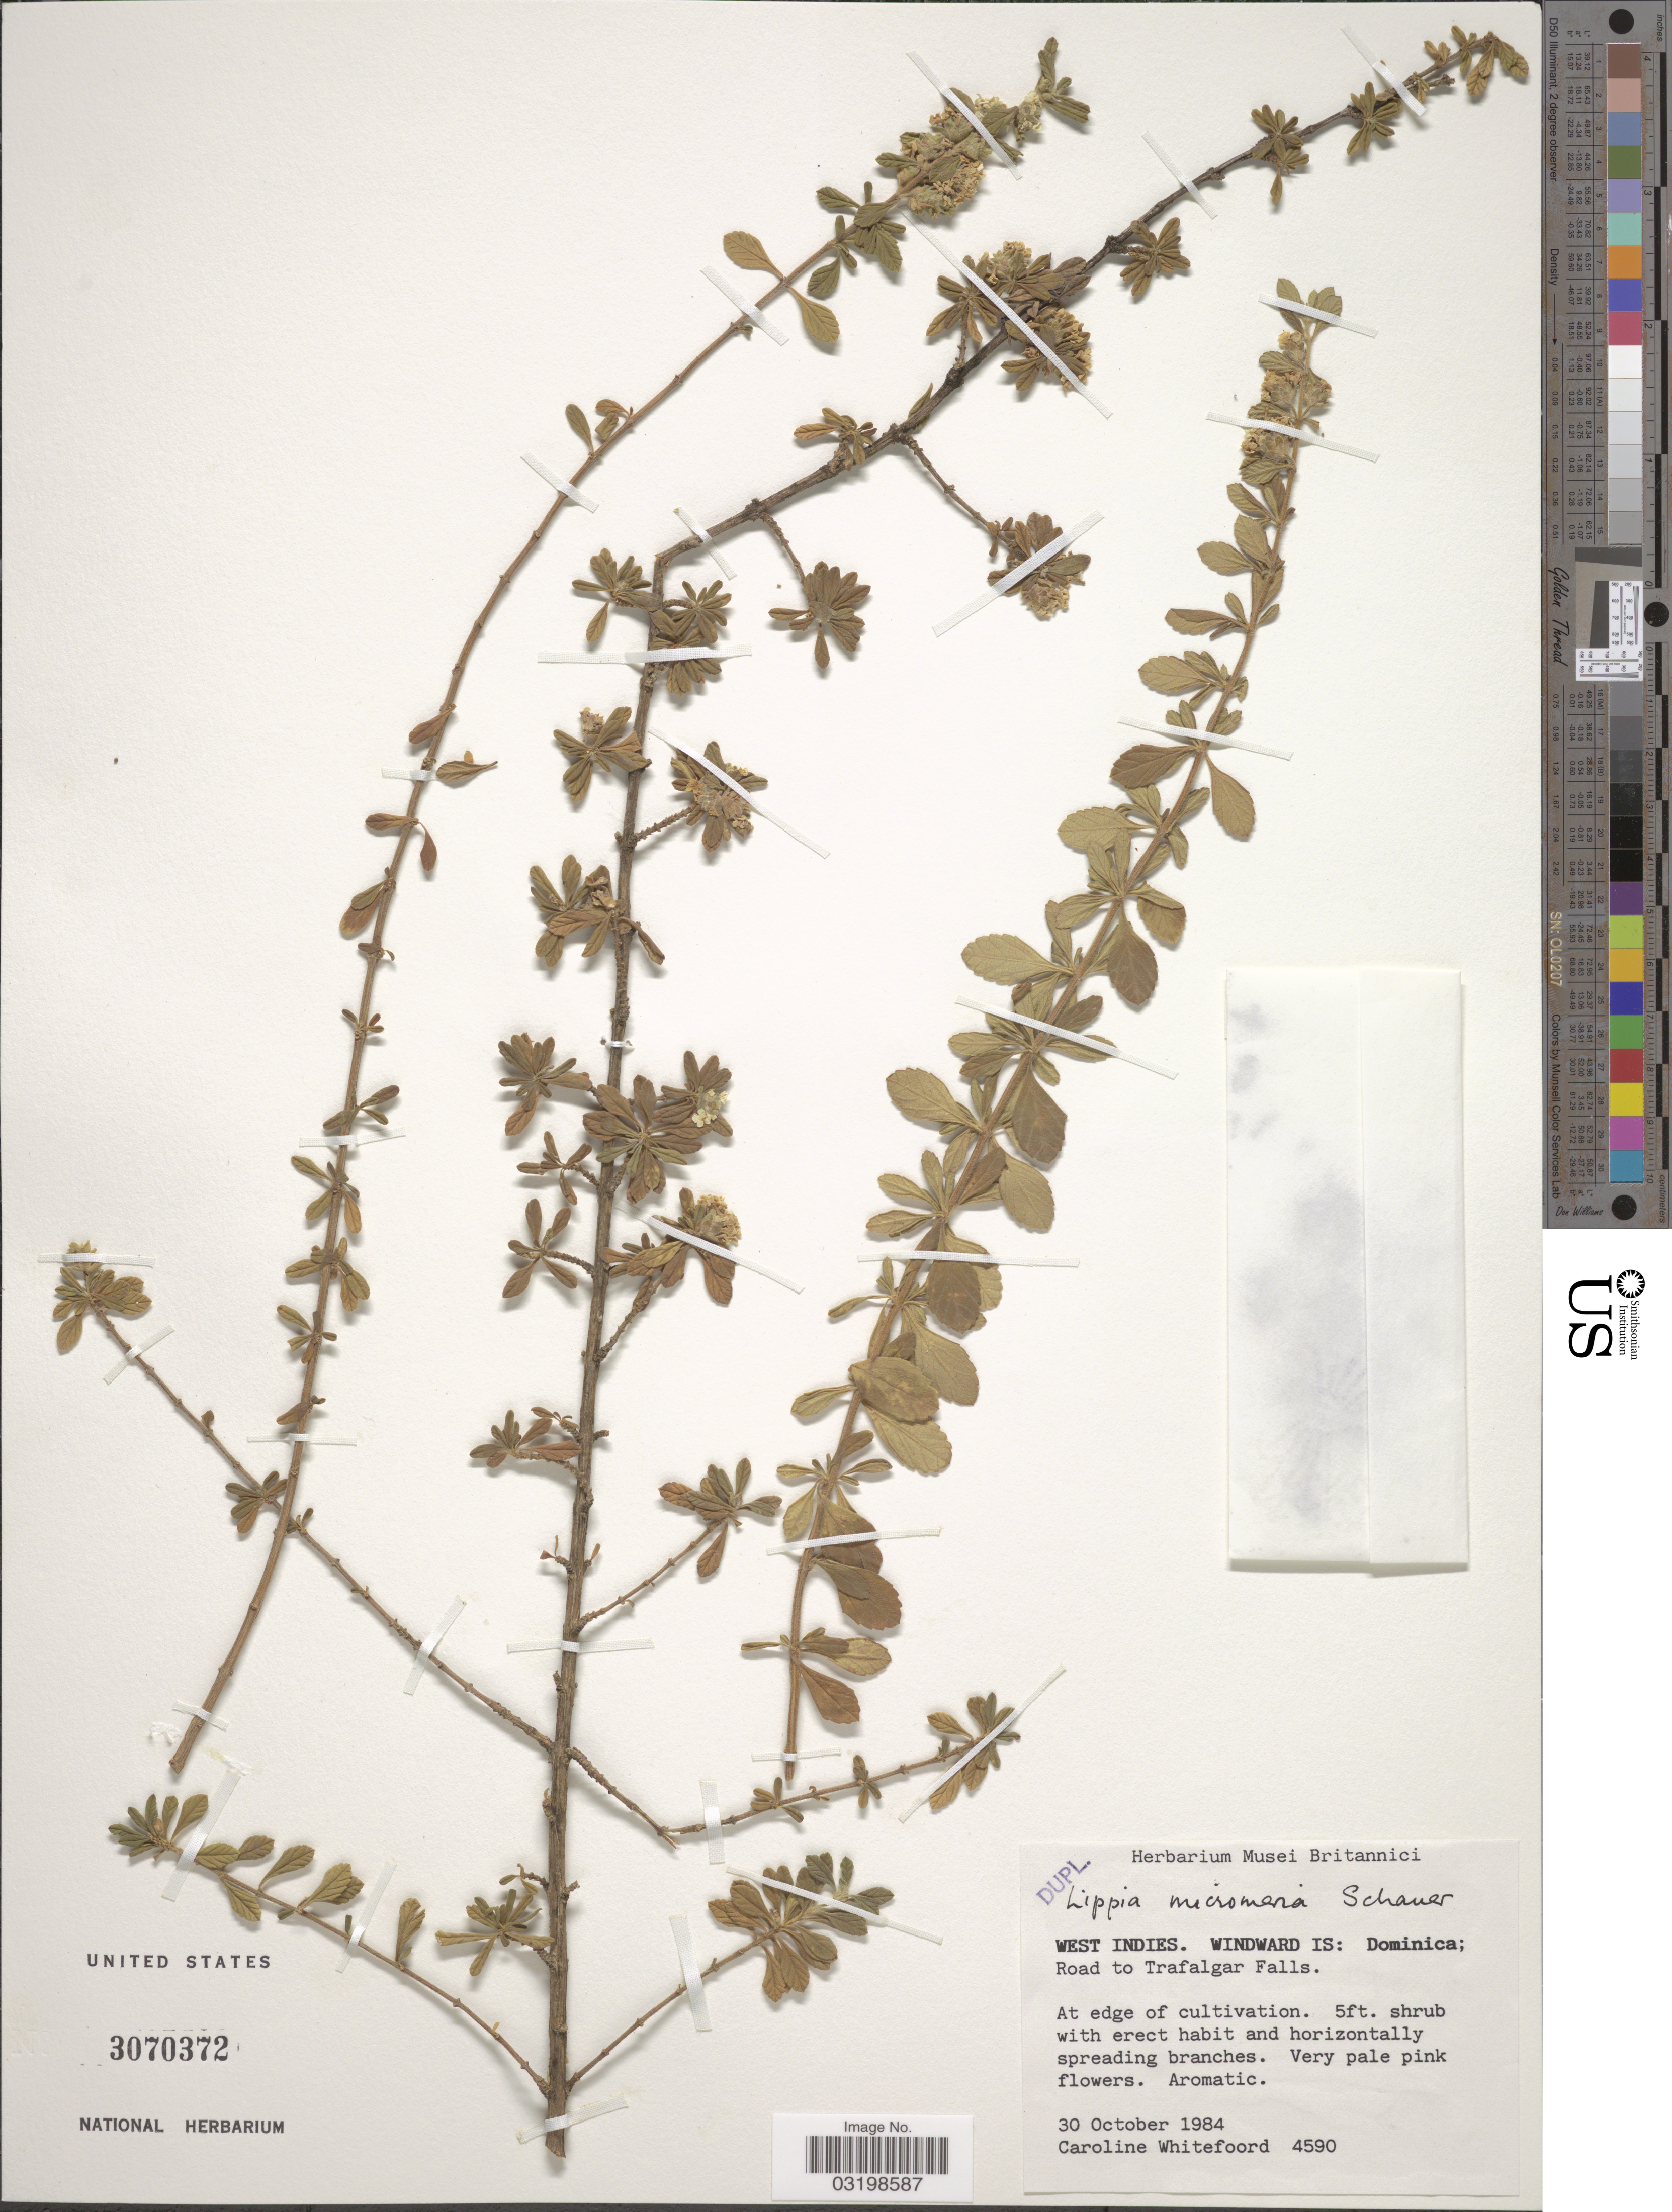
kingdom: Plantae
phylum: Tracheophyta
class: Magnoliopsida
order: Lamiales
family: Verbenaceae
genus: Lippia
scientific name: Lippia micromera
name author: Schauer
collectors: C. Whitefoord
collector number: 4590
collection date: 1984-10-30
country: Dominica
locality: West Indies. Windward IS: Dominica; Road to Trafalgar Falls.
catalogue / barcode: US 3070372